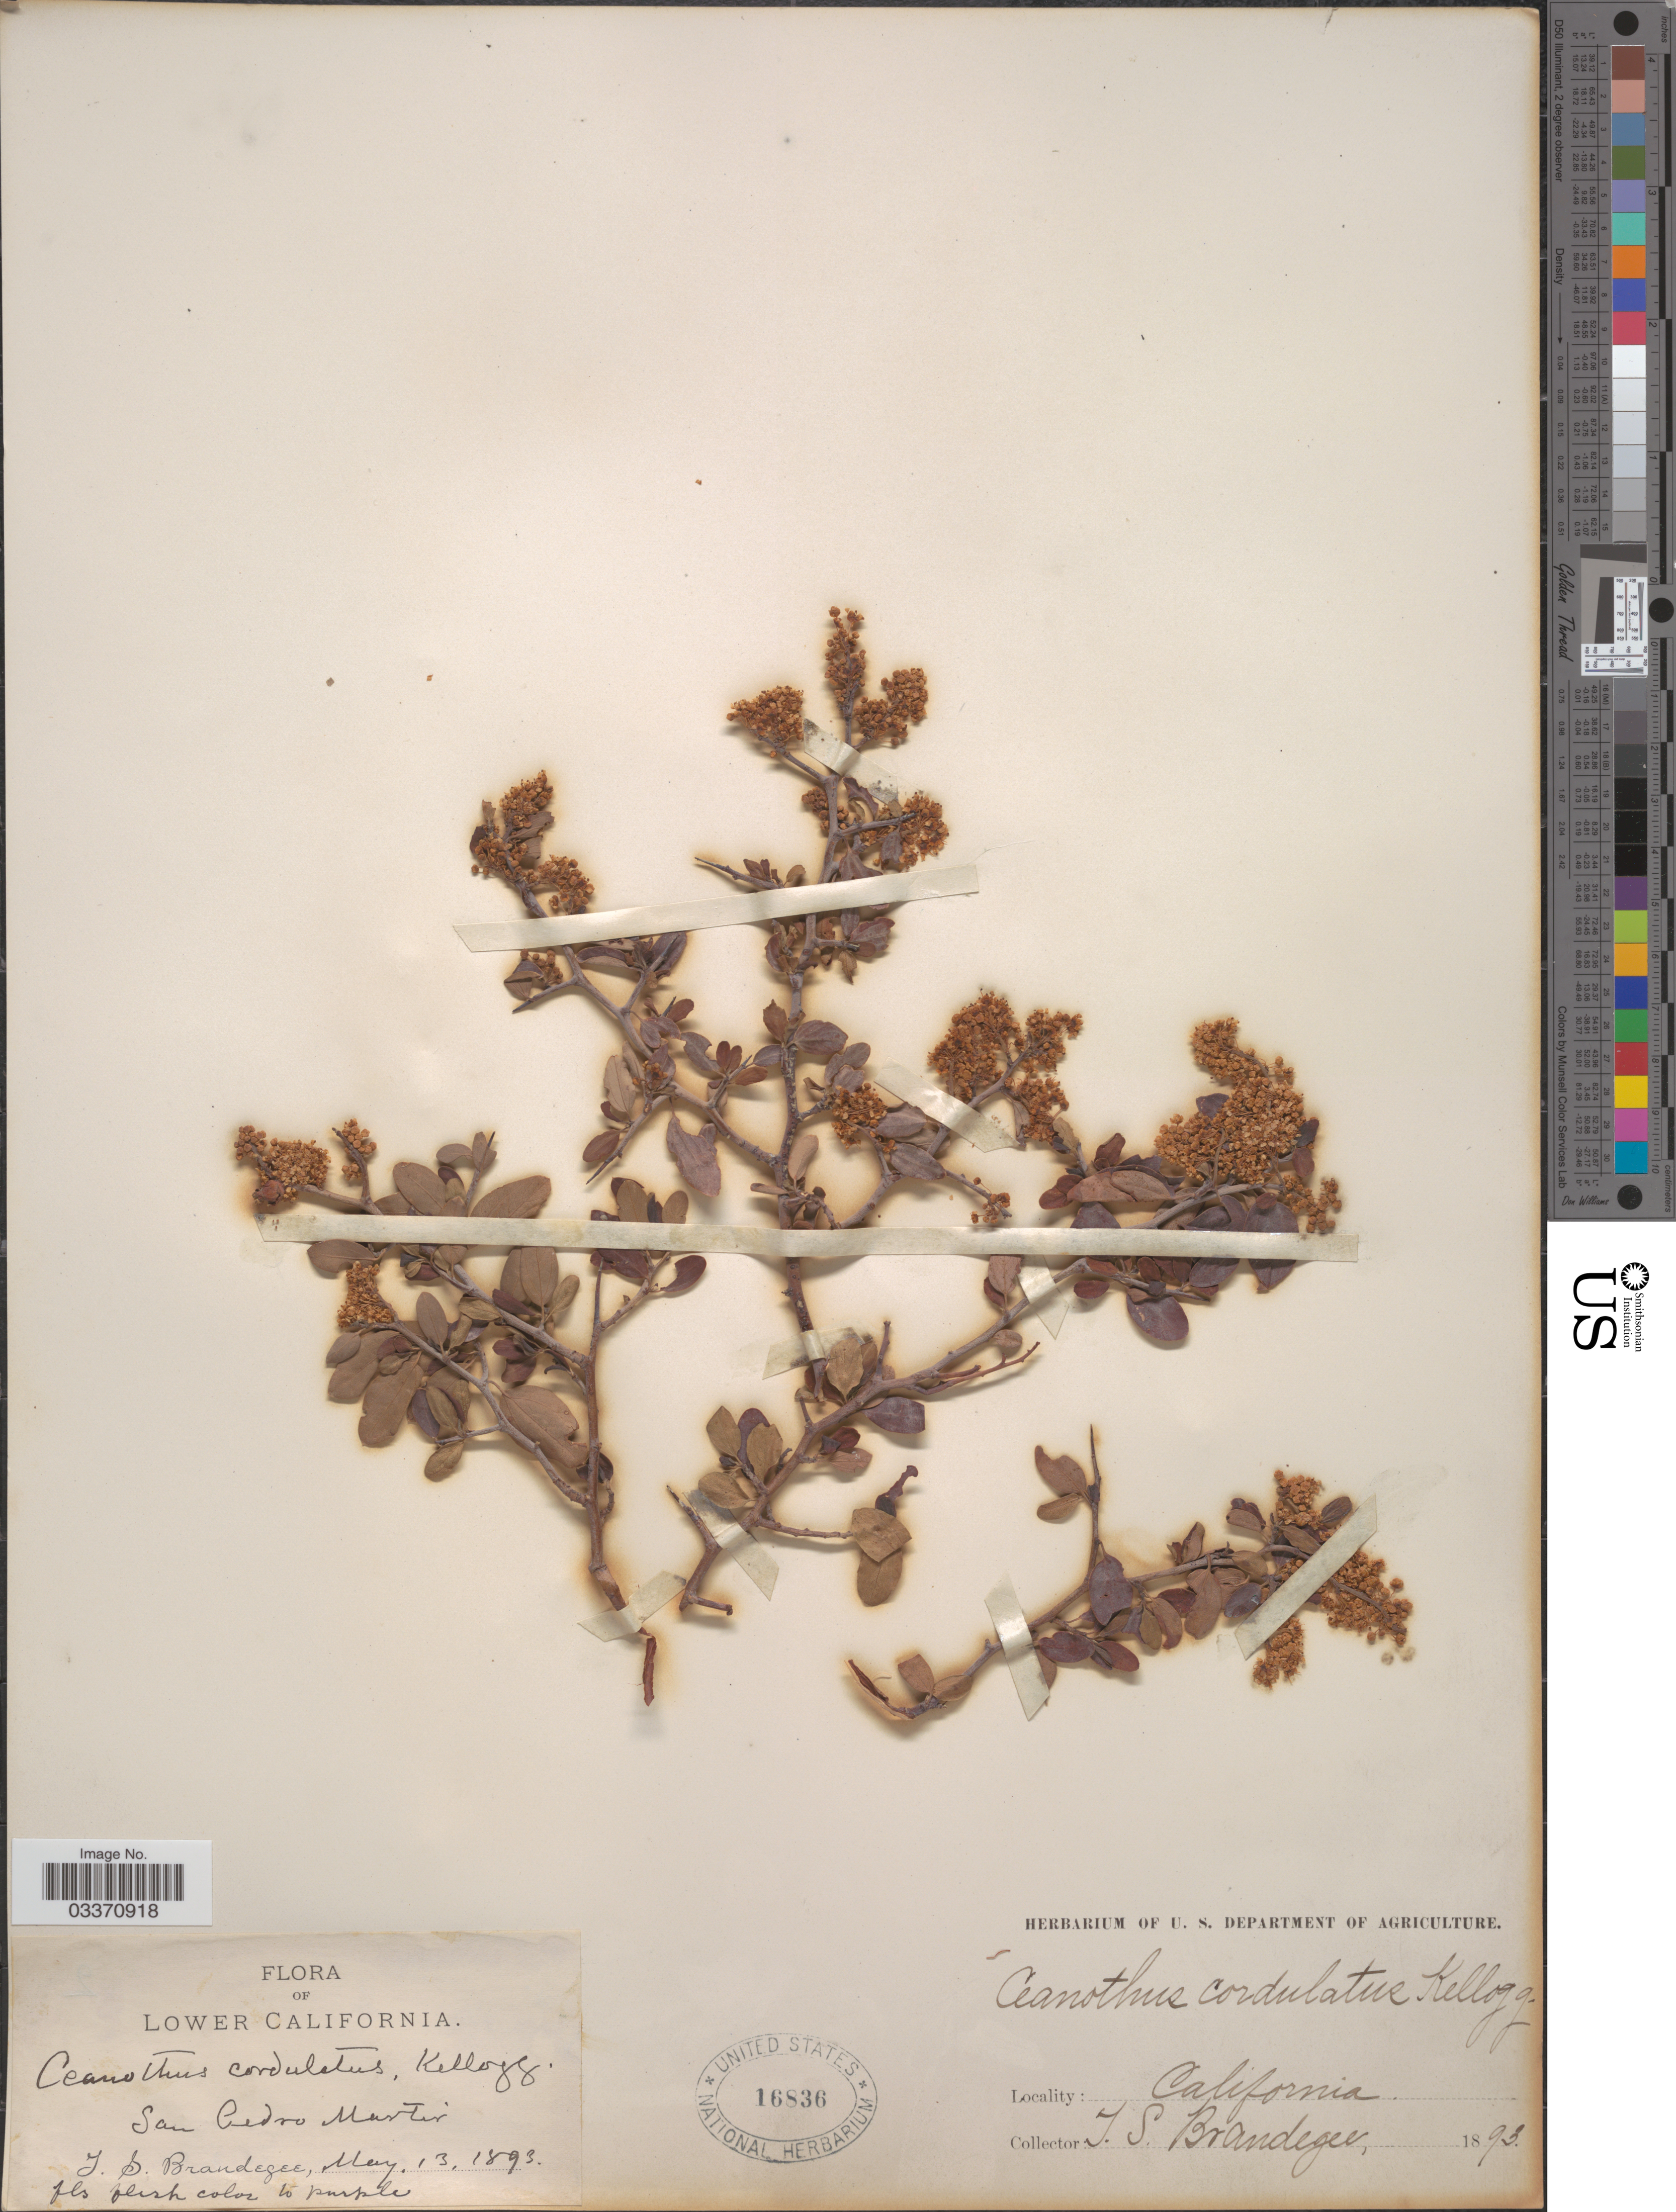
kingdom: Plantae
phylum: Tracheophyta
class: Magnoliopsida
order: Rosales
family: Rhamnaceae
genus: Ceanothus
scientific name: Ceanothus divaricatus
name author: Nutt. ex Torr. & S.F. Gray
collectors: T. S. Brandegee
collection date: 1893-05-13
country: Mexico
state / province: Baja California Norte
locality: Lower California. San Pedro Martir. California. [unsure placement]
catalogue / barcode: US 16836